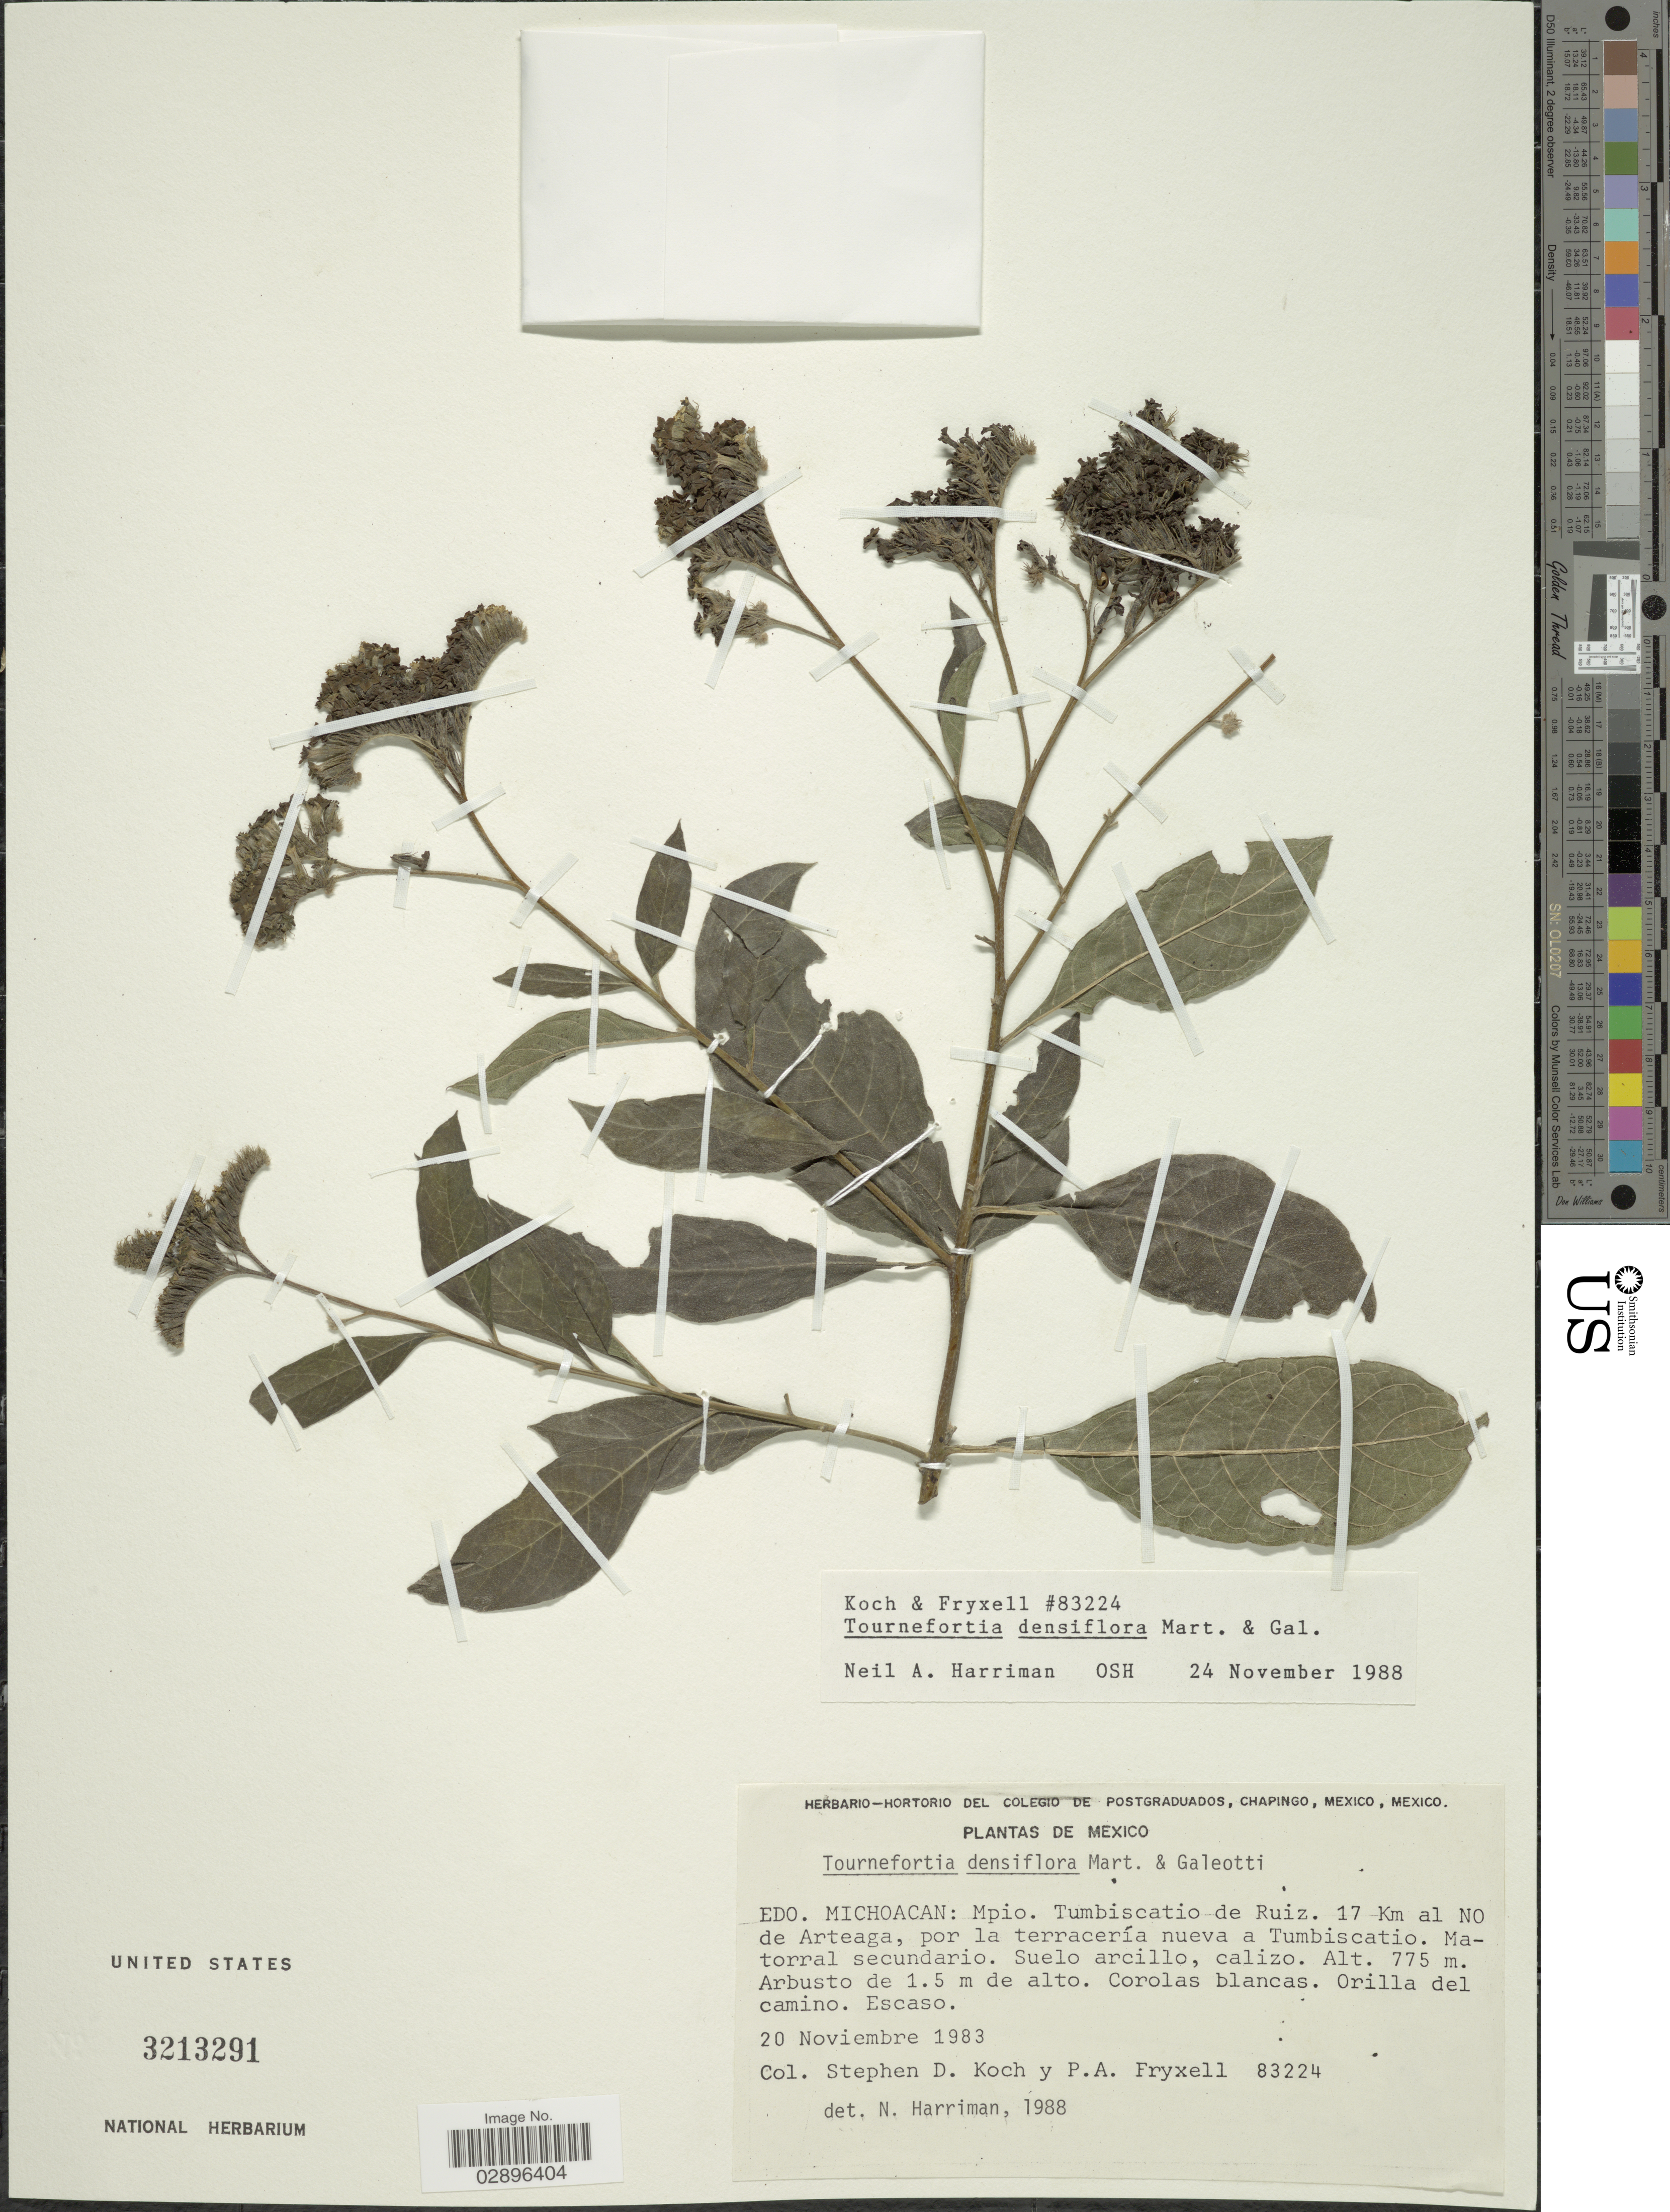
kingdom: Plantae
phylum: Tracheophyta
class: Magnoliopsida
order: Boraginales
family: Heliotropiaceae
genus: Tournefortia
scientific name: Tournefortia densiflora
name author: M. Martens & Galeotti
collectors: S. D. Koch & P. A. Fryxell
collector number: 83224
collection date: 1983-11-20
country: Mexico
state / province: Michoacán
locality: Edo. Michoacan: Mpio. Tumbiscatio de Ruiz. 17 Km al NO de Arteaga, por la terracería nueva a Tumbiscatio.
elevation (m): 775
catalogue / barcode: US 3213291